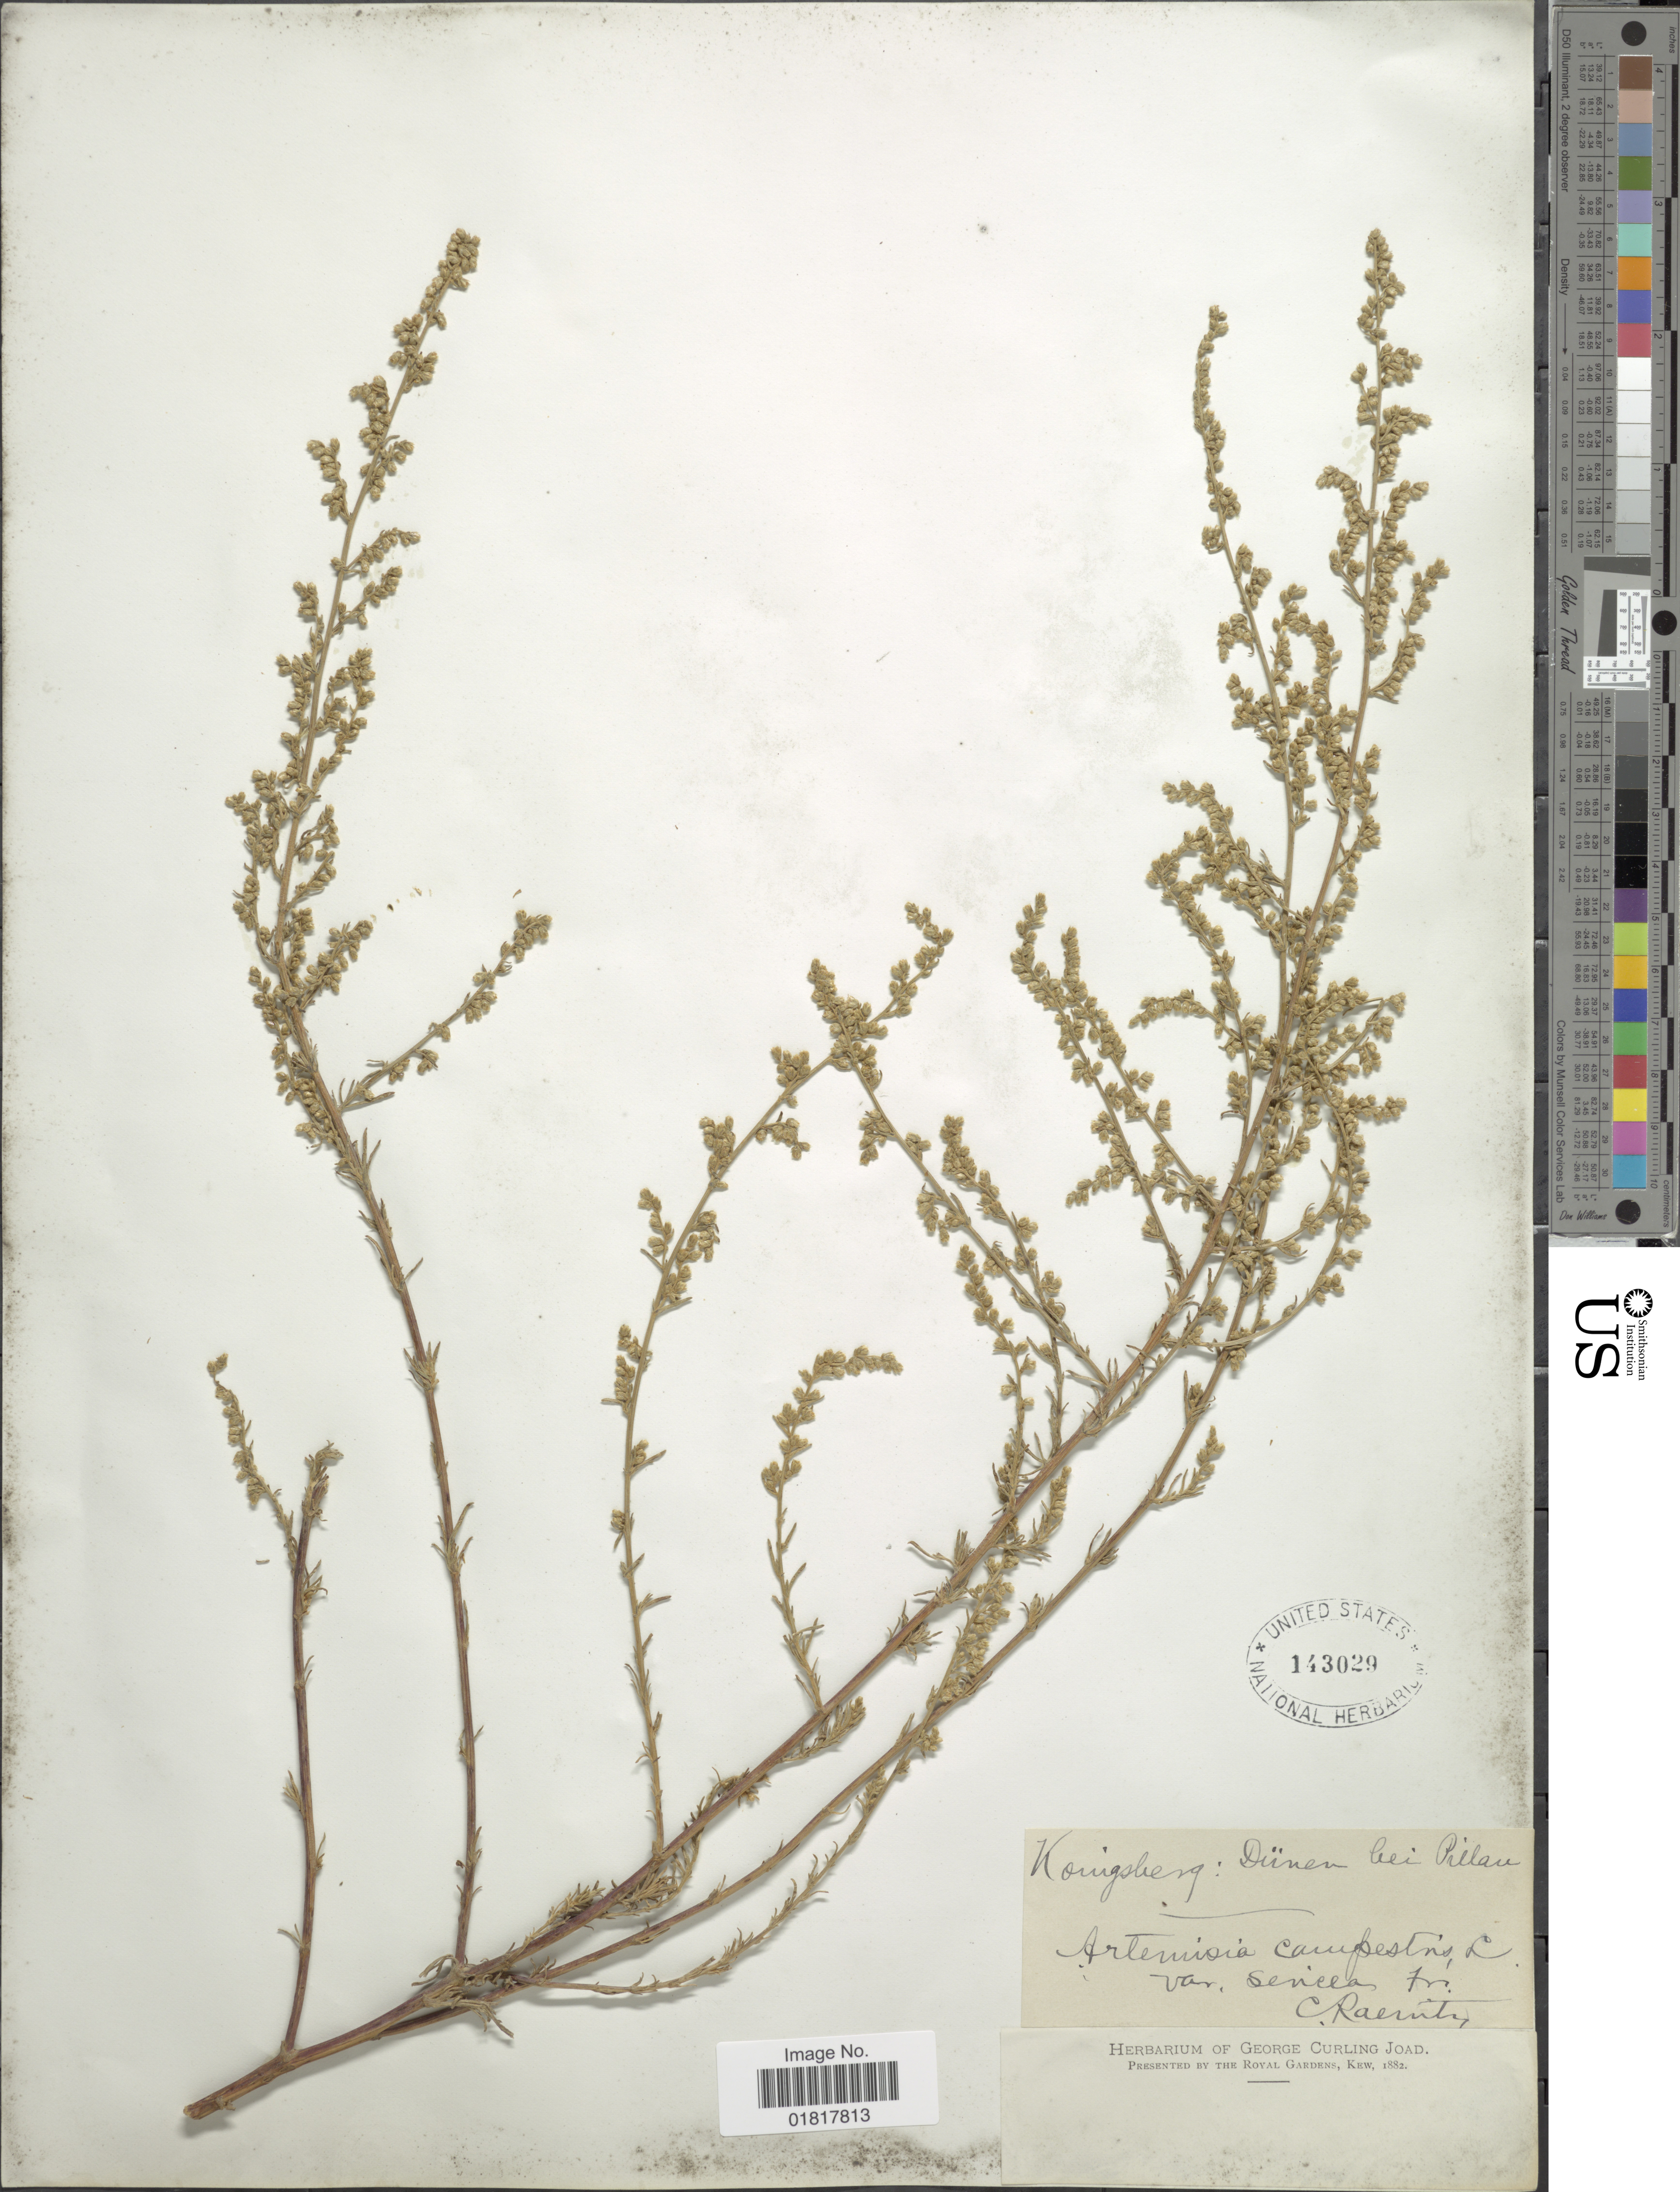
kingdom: Plantae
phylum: Tracheophyta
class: Magnoliopsida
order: Asterales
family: Asteraceae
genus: Artemisia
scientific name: Artemisia campestris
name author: L.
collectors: C. G. Baenitz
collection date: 1882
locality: Koningsberg: Dünen bei Pillau [unsure placement] [interpreted]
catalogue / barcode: US 143029